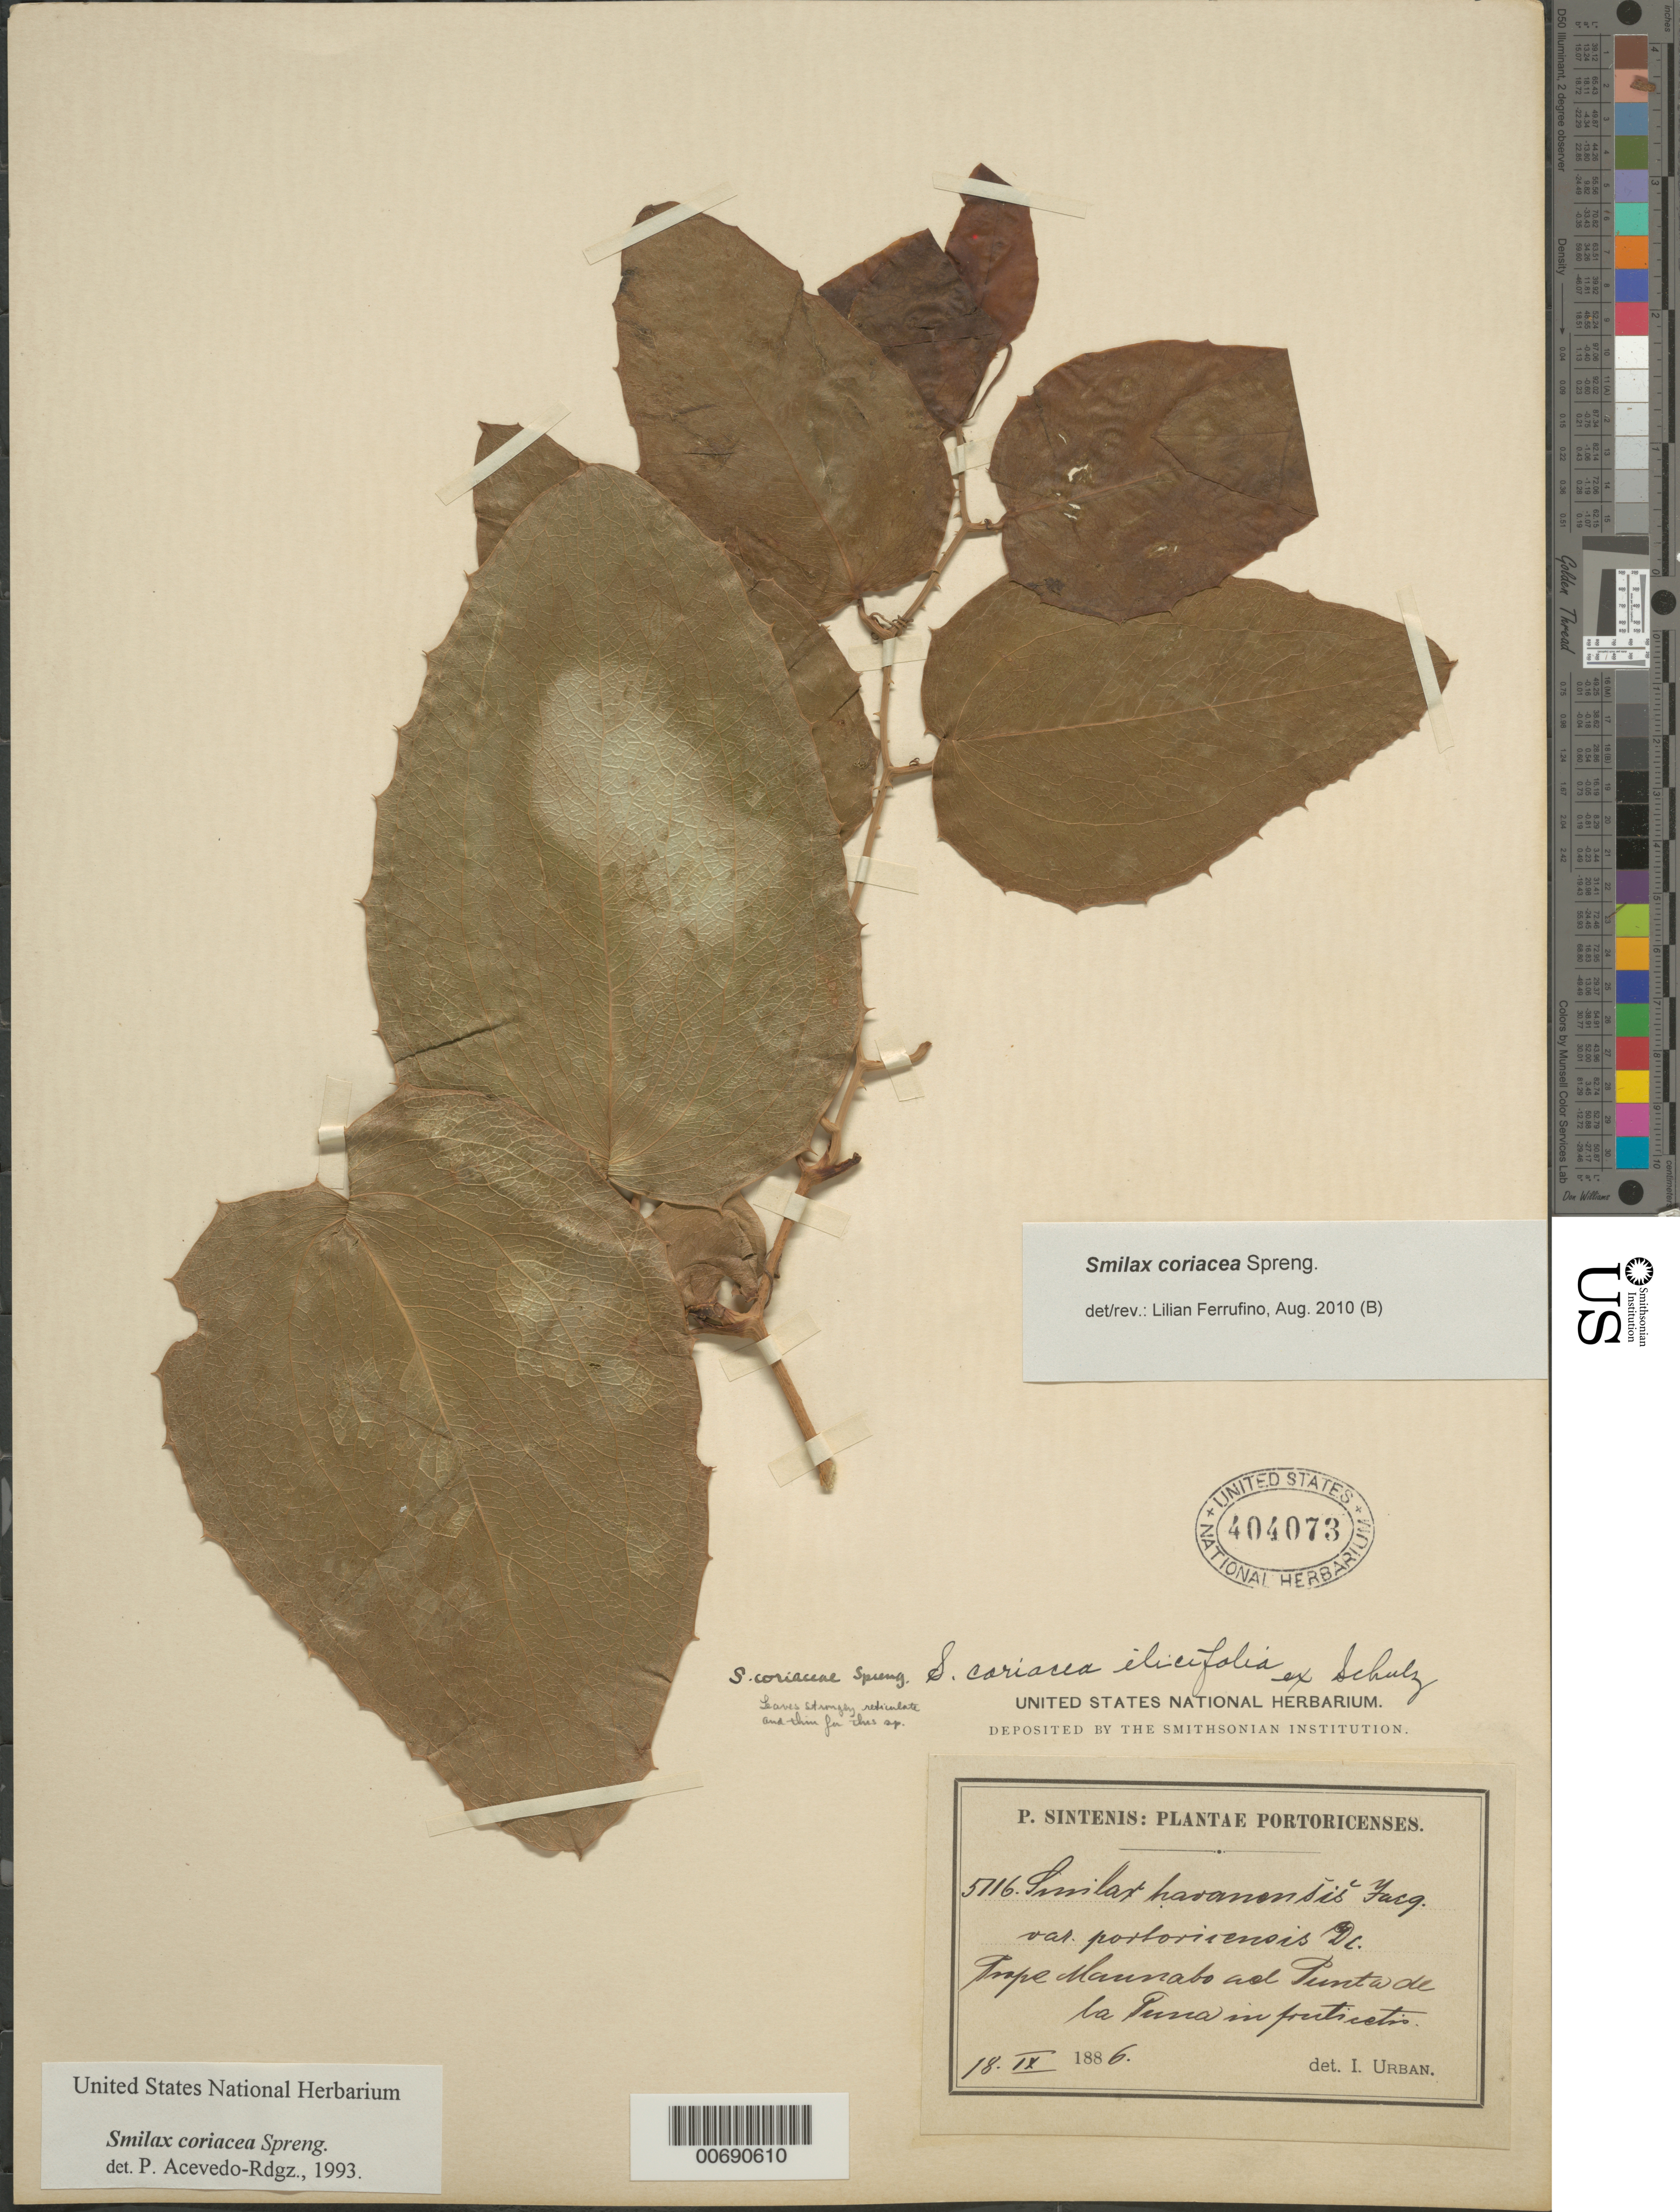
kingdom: Plantae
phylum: Tracheophyta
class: Liliopsida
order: Liliales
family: Smilacaceae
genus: Smilax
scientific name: Smilax coriacea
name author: Spreng.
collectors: P. Sintenis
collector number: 5116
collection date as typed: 18 Sep 1886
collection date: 1886-09-18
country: Puerto Rico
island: Greater Antilles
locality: Prope Maunabo ad Punta de La Puna.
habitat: in fruticetis.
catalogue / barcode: US 404073